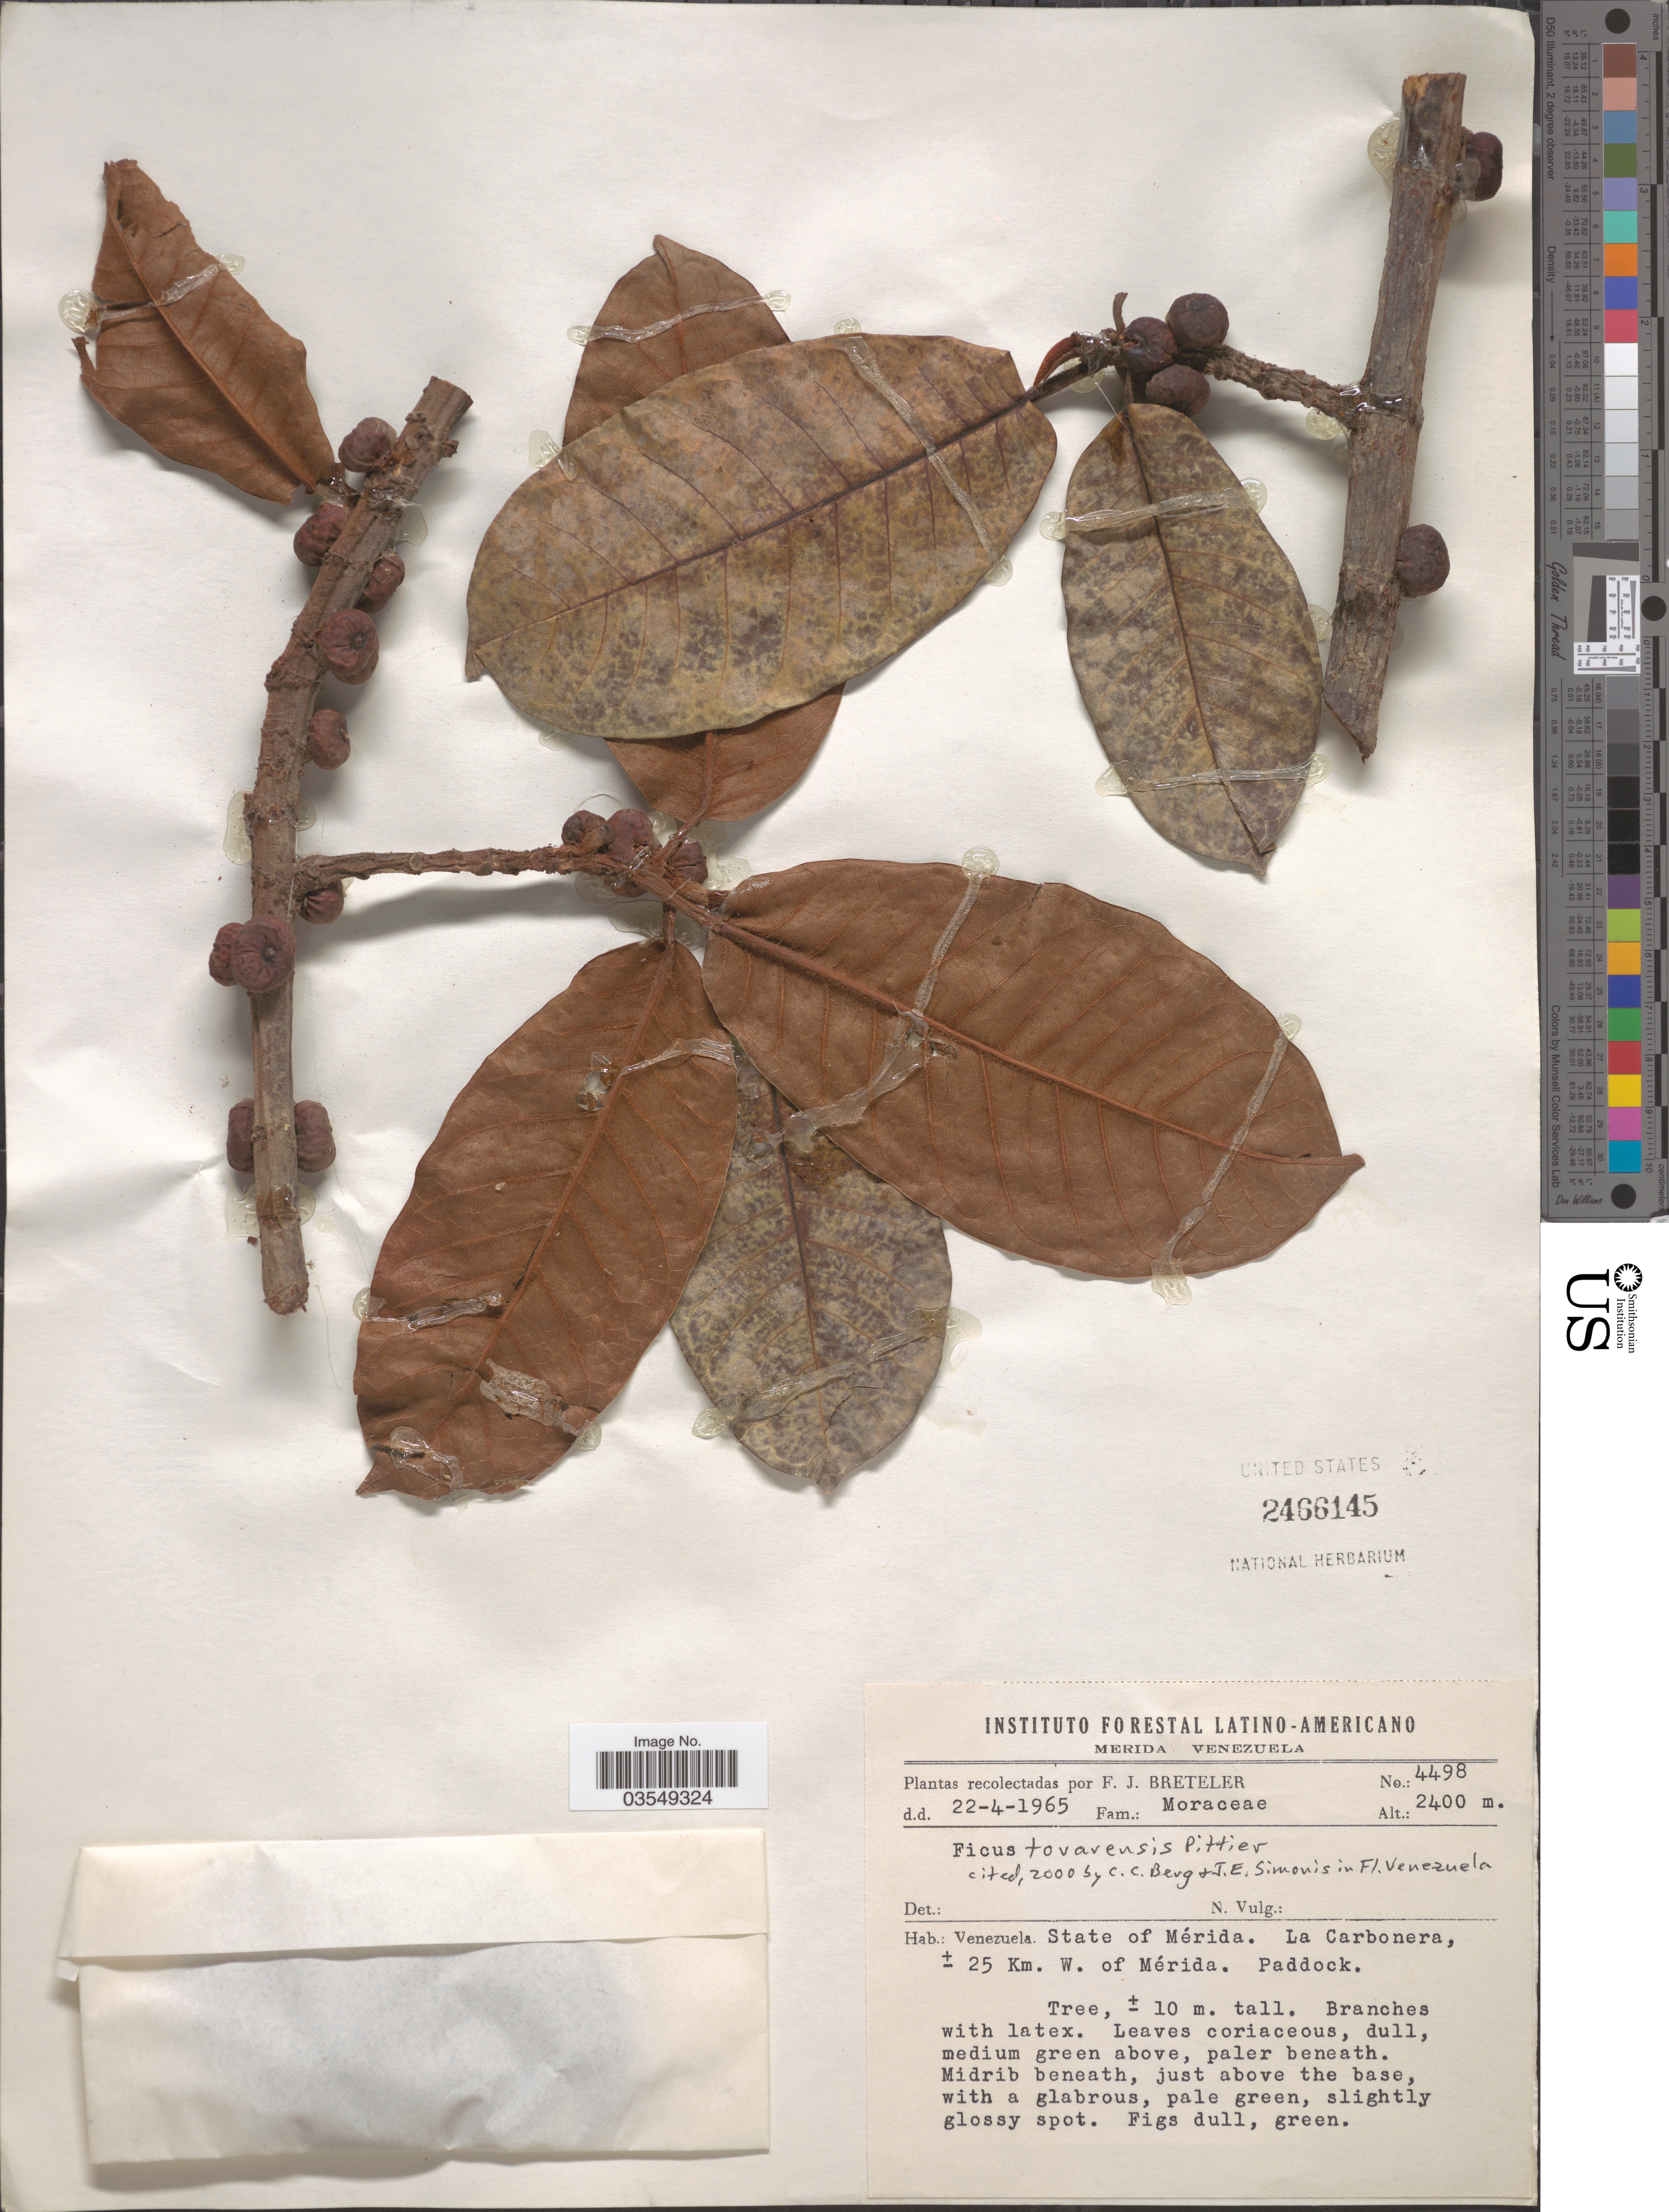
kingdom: Plantae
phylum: Tracheophyta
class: Magnoliopsida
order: Rosales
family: Moraceae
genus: Ficus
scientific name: Ficus tovarensis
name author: Pittier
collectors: F. J. Breteler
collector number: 4498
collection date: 1965-04-22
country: Venezuela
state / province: Merida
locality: La Carbonera, ± 25 Km. W. of Mérida. Paddock.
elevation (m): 2400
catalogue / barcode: US 2466145